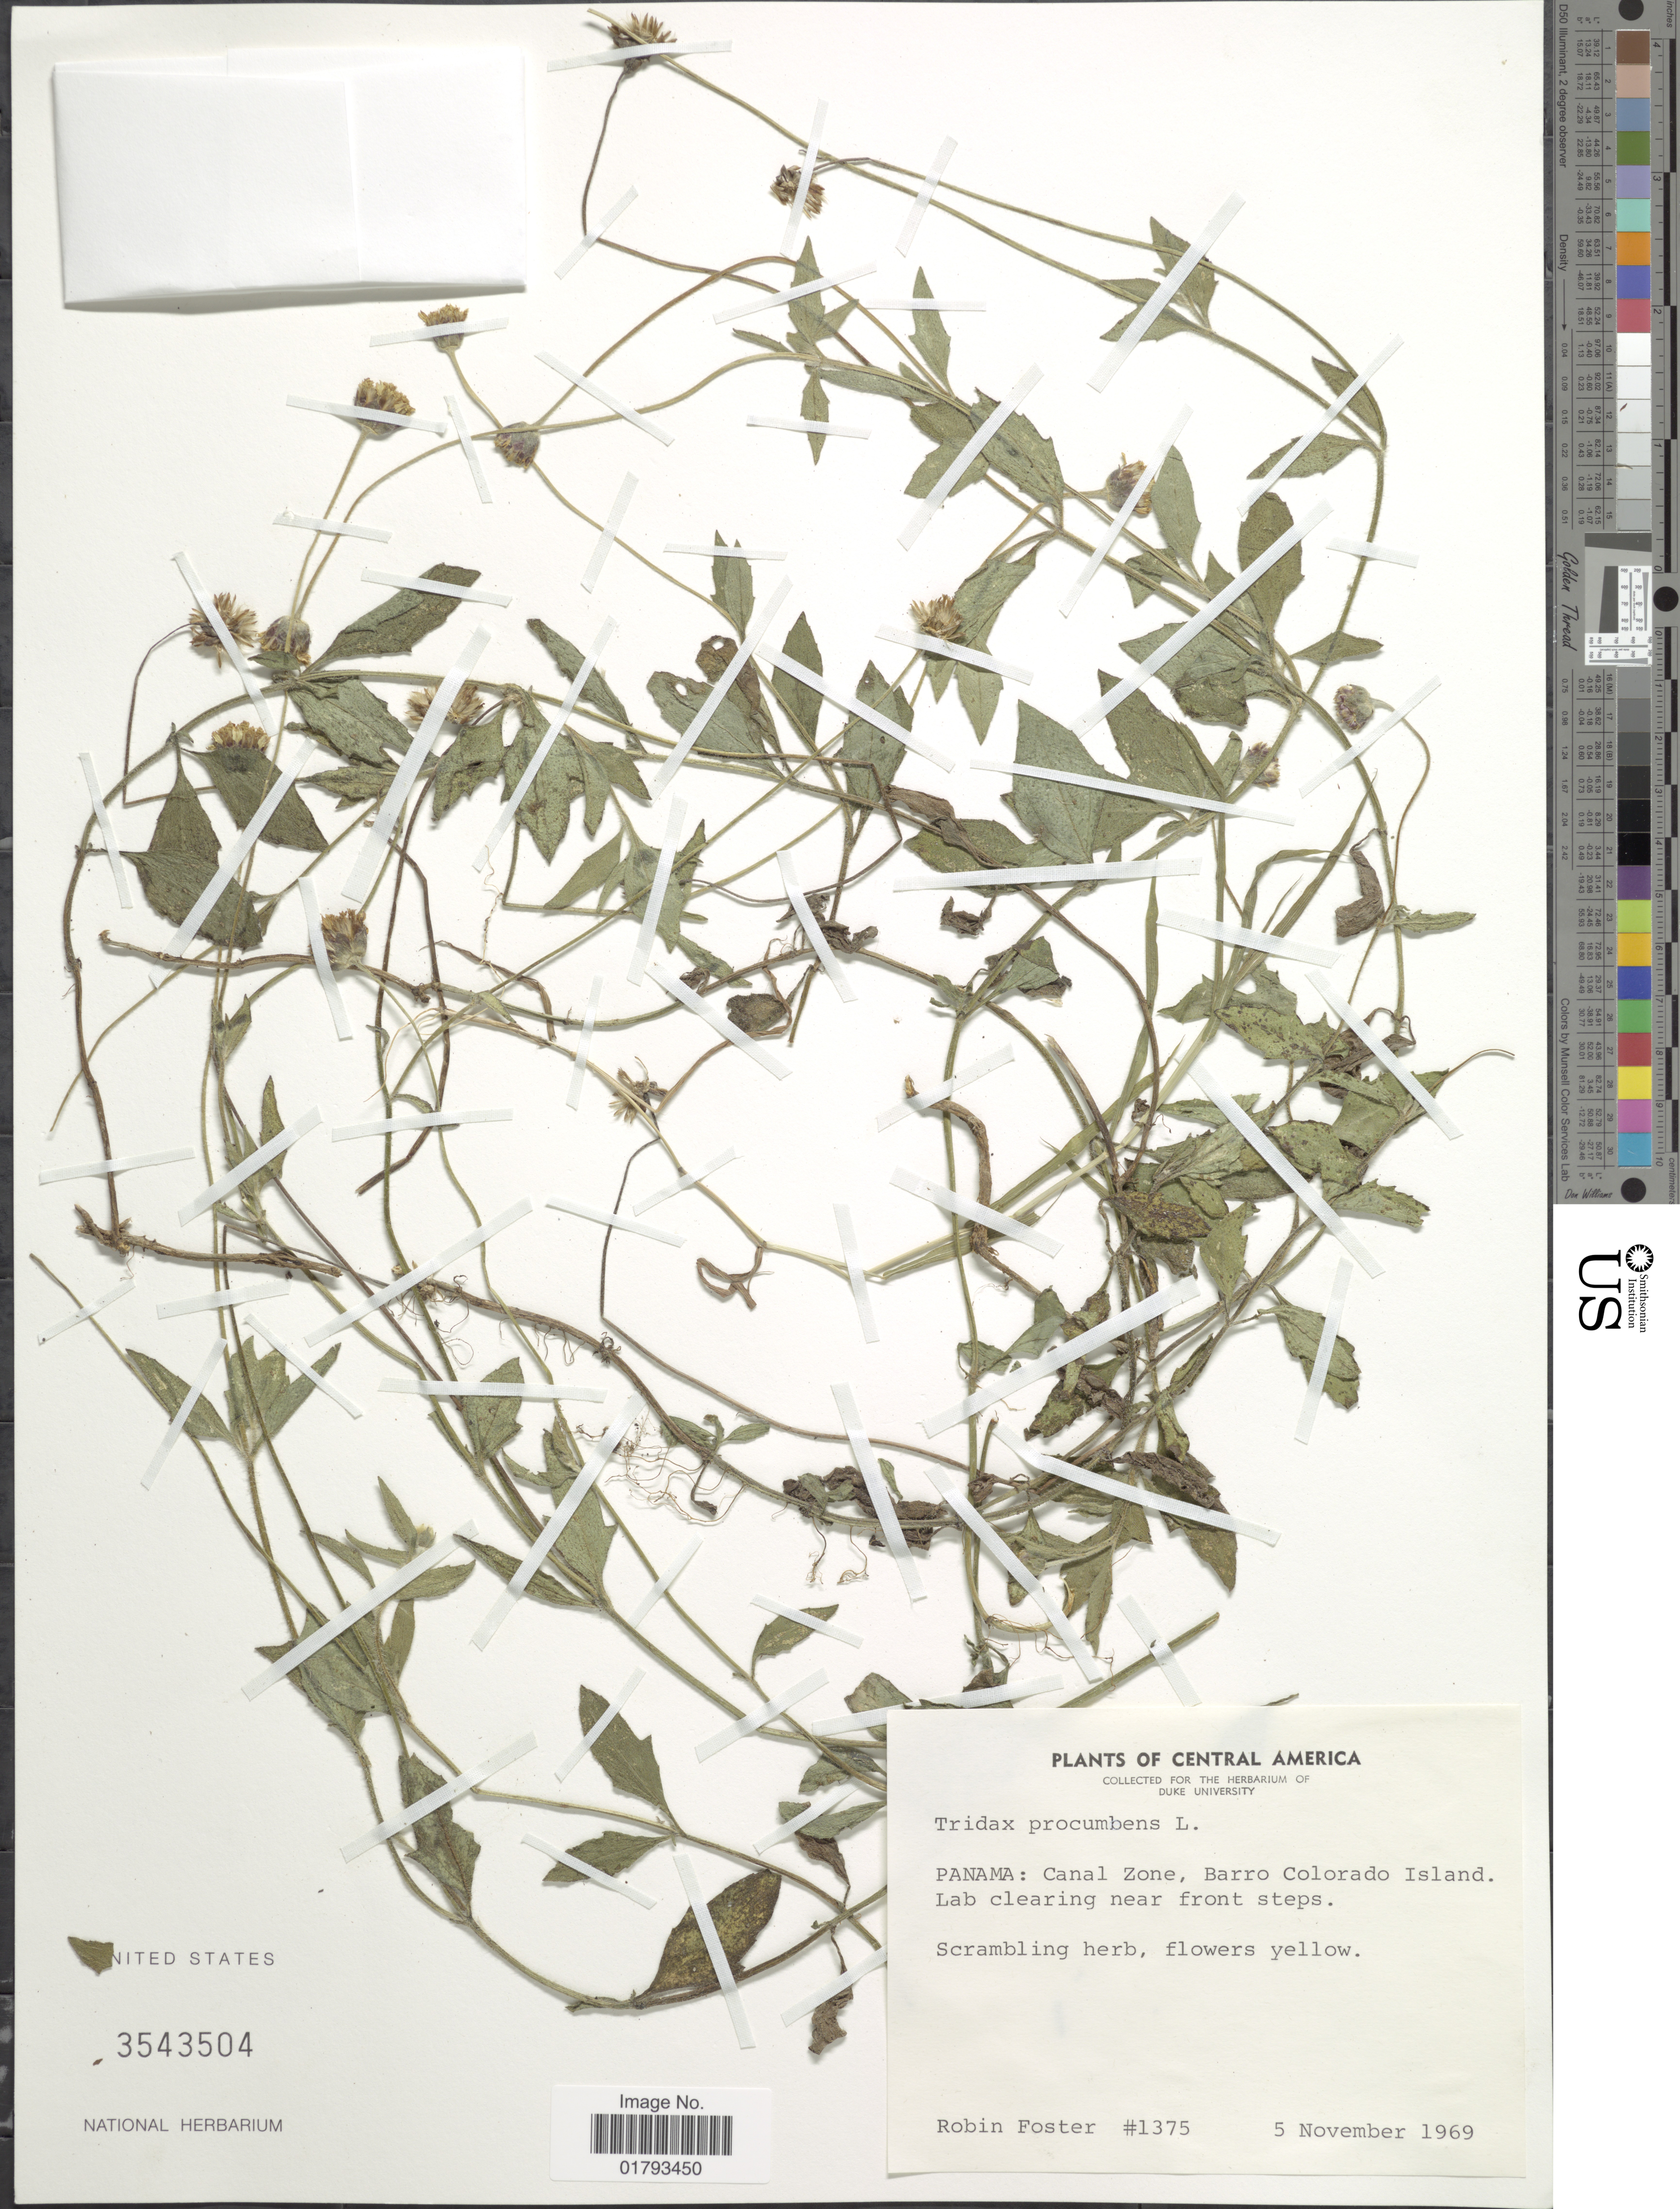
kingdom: Plantae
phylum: Tracheophyta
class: Magnoliopsida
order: Asterales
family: Asteraceae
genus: Tridax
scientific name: Tridax procumbens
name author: L.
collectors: R. B. Foster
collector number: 1375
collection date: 1969-11-05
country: Panama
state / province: Panamá Oeste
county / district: Canal Zone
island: Barro Colorado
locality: Panama: Canal Zone, Barro Colorado Island.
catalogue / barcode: US 3543504